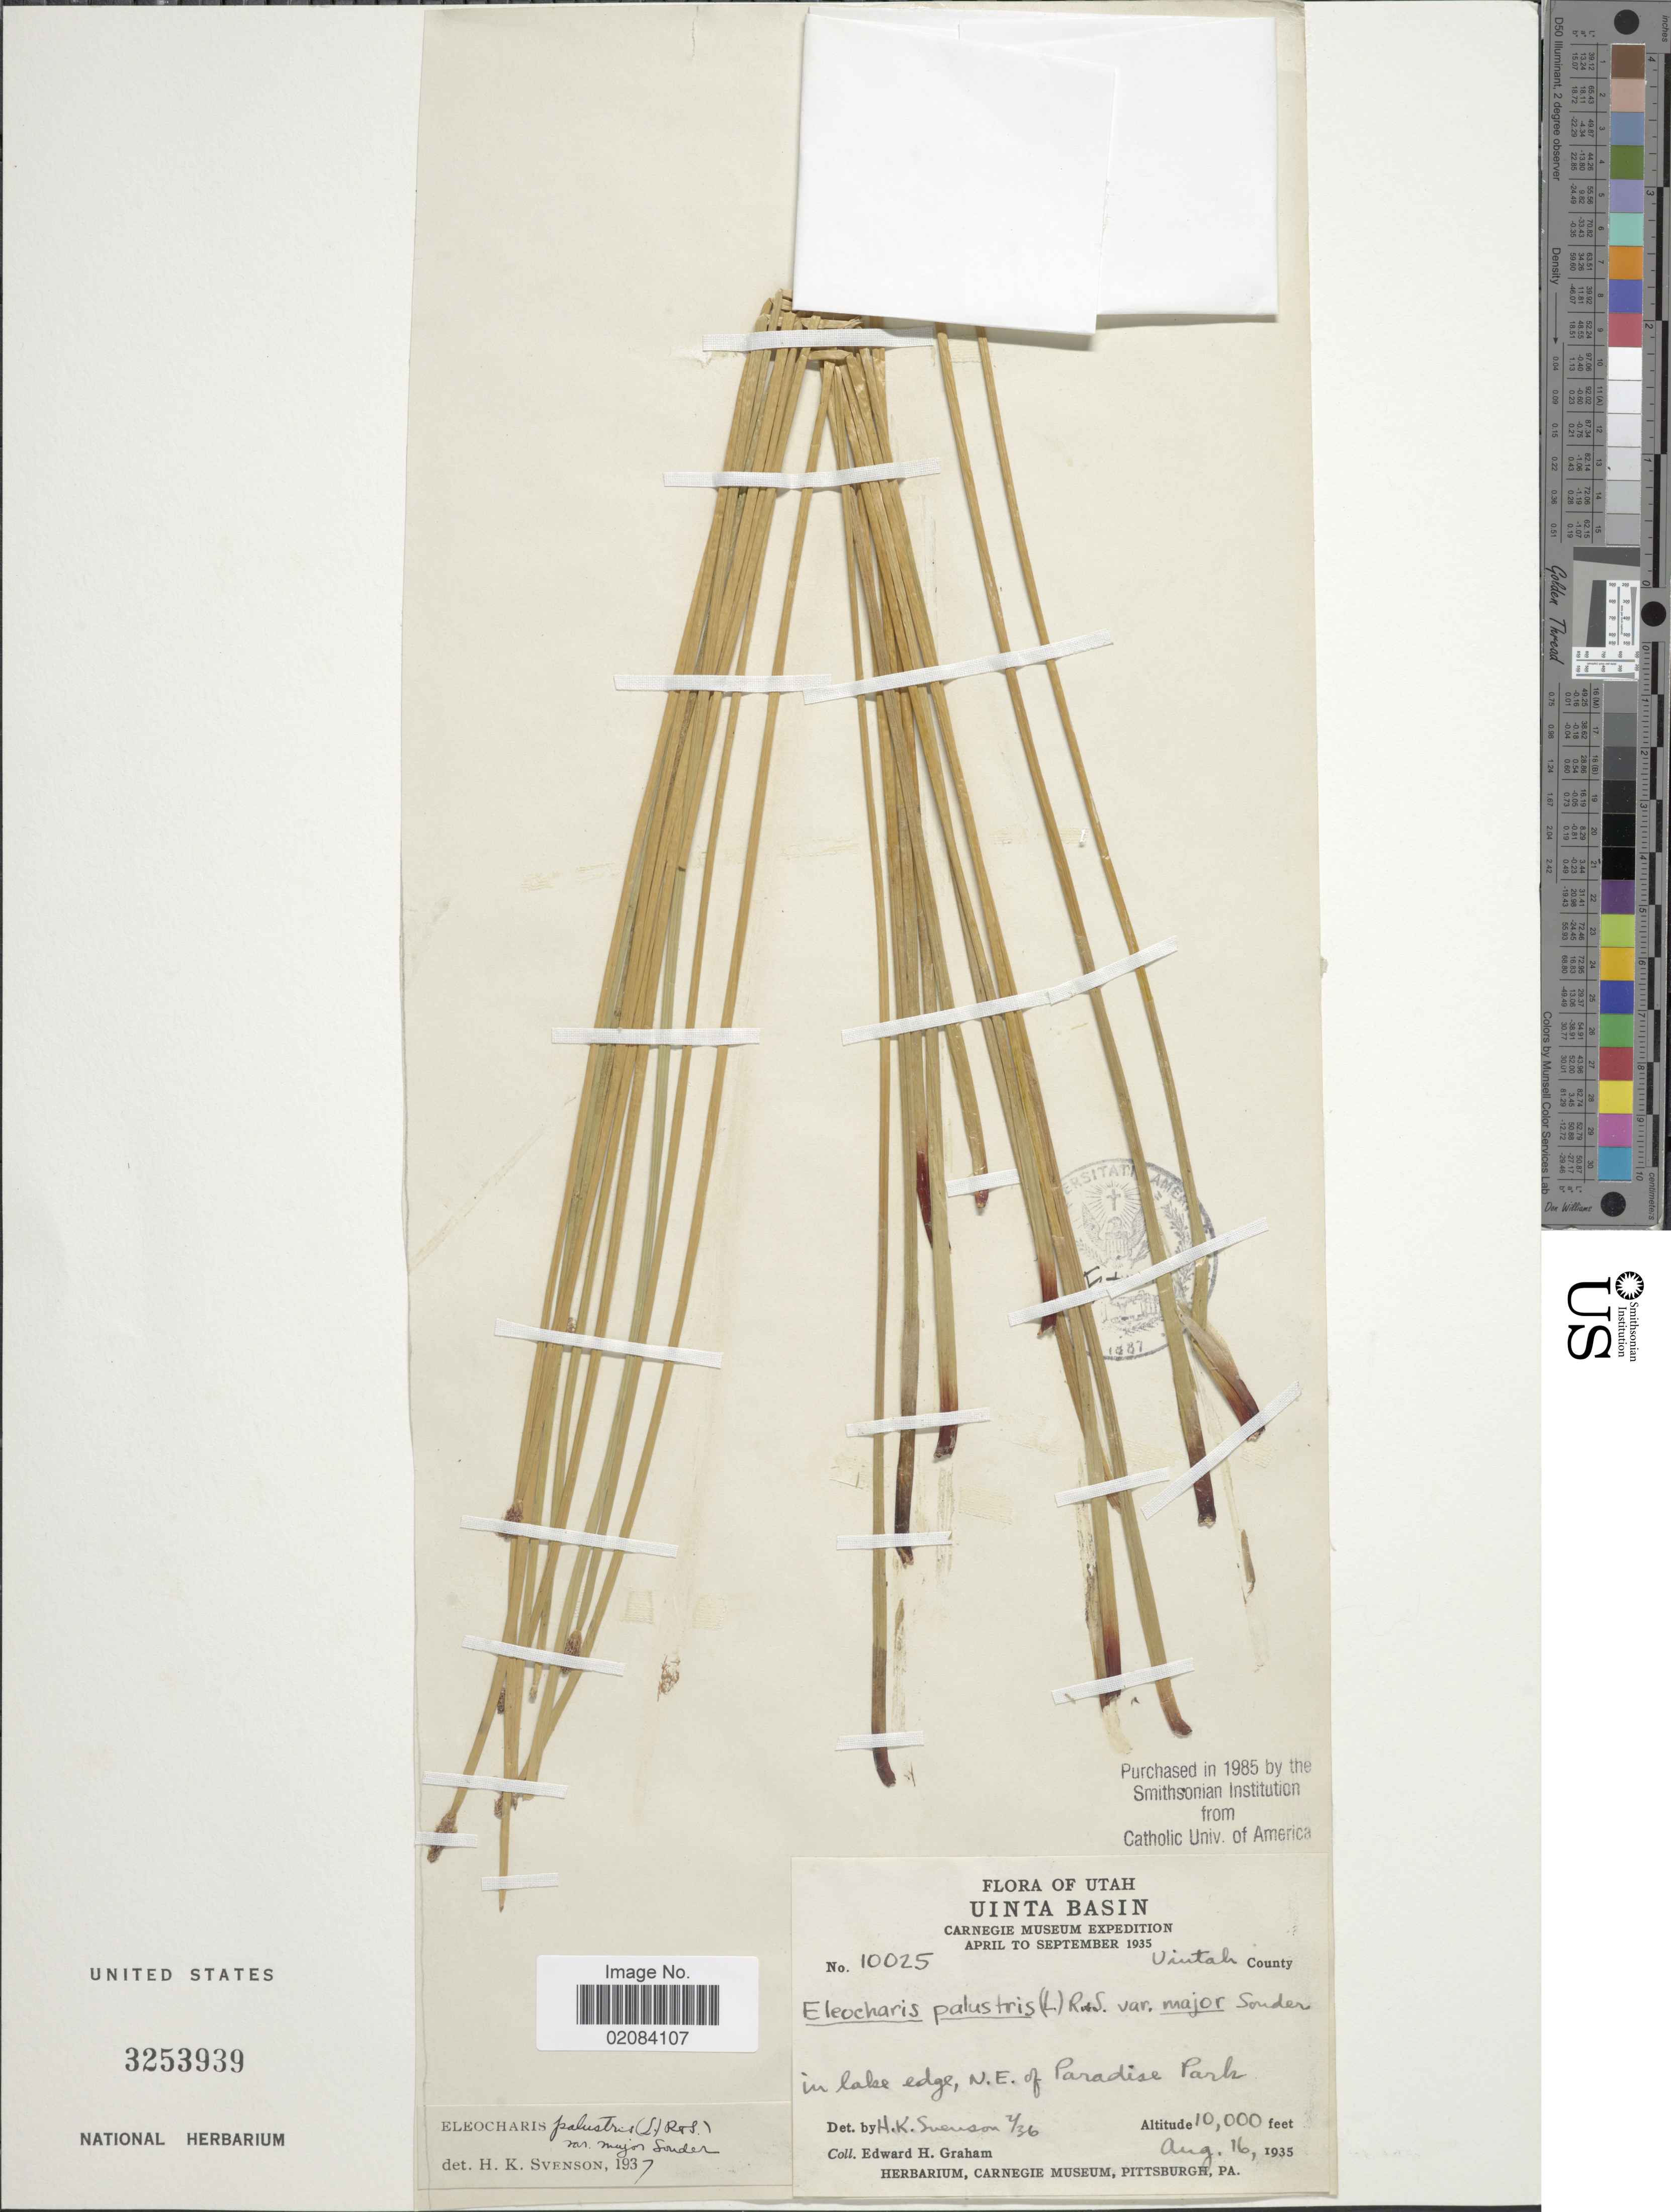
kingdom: Plantae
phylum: Tracheophyta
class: Liliopsida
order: Poales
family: Cyperaceae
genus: Eleocharis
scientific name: Eleocharis palustris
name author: (L.) Roem. & Schult.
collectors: E. H. Graham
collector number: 10025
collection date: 1935-08-16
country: United States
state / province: Utah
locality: Uinta Basin, In lake edge, N.E. of Paradise Park. Vintah County.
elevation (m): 3048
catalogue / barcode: US 3253939